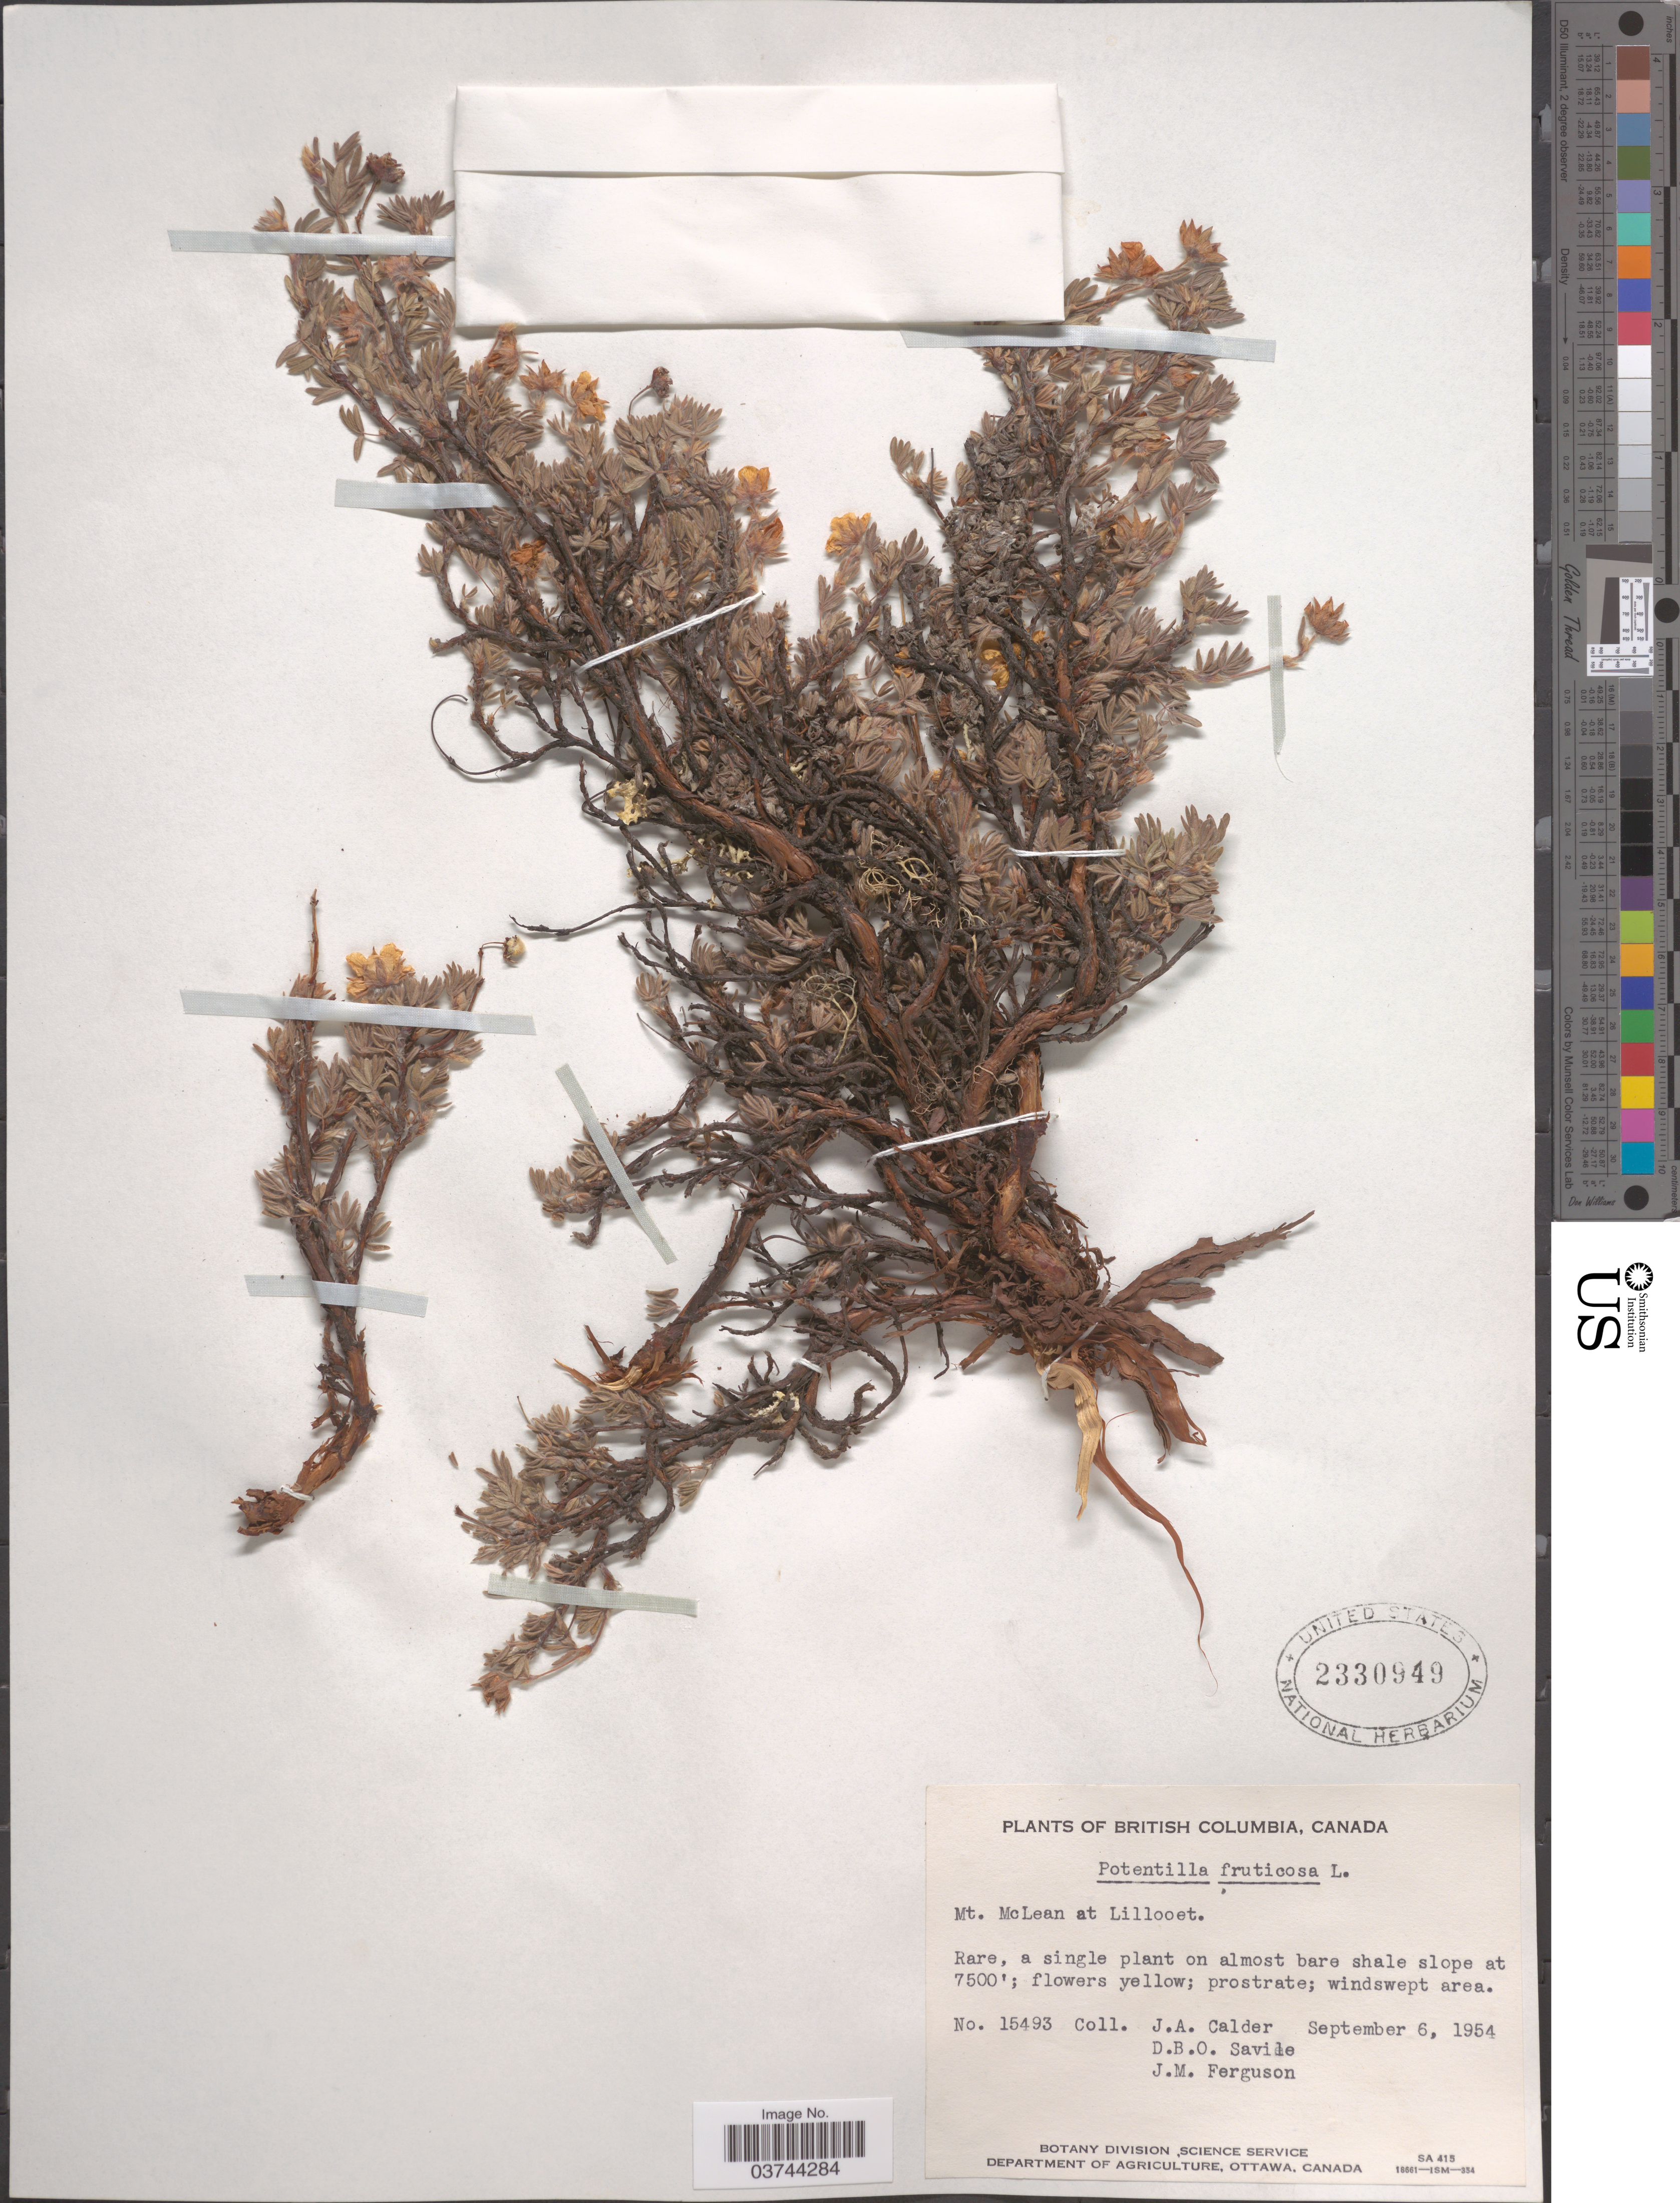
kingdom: Plantae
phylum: Tracheophyta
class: Magnoliopsida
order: Rosales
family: Rosaceae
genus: Dasiphora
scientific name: Dasiphora fruticosa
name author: (L.) Rydb.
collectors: J. A. Calder, D. Savile & J. M. Ferguson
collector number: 15493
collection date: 1954-09-06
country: Canada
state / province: British Columbia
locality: Mt. McLean at Lillooet.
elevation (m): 2286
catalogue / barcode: US 2330949